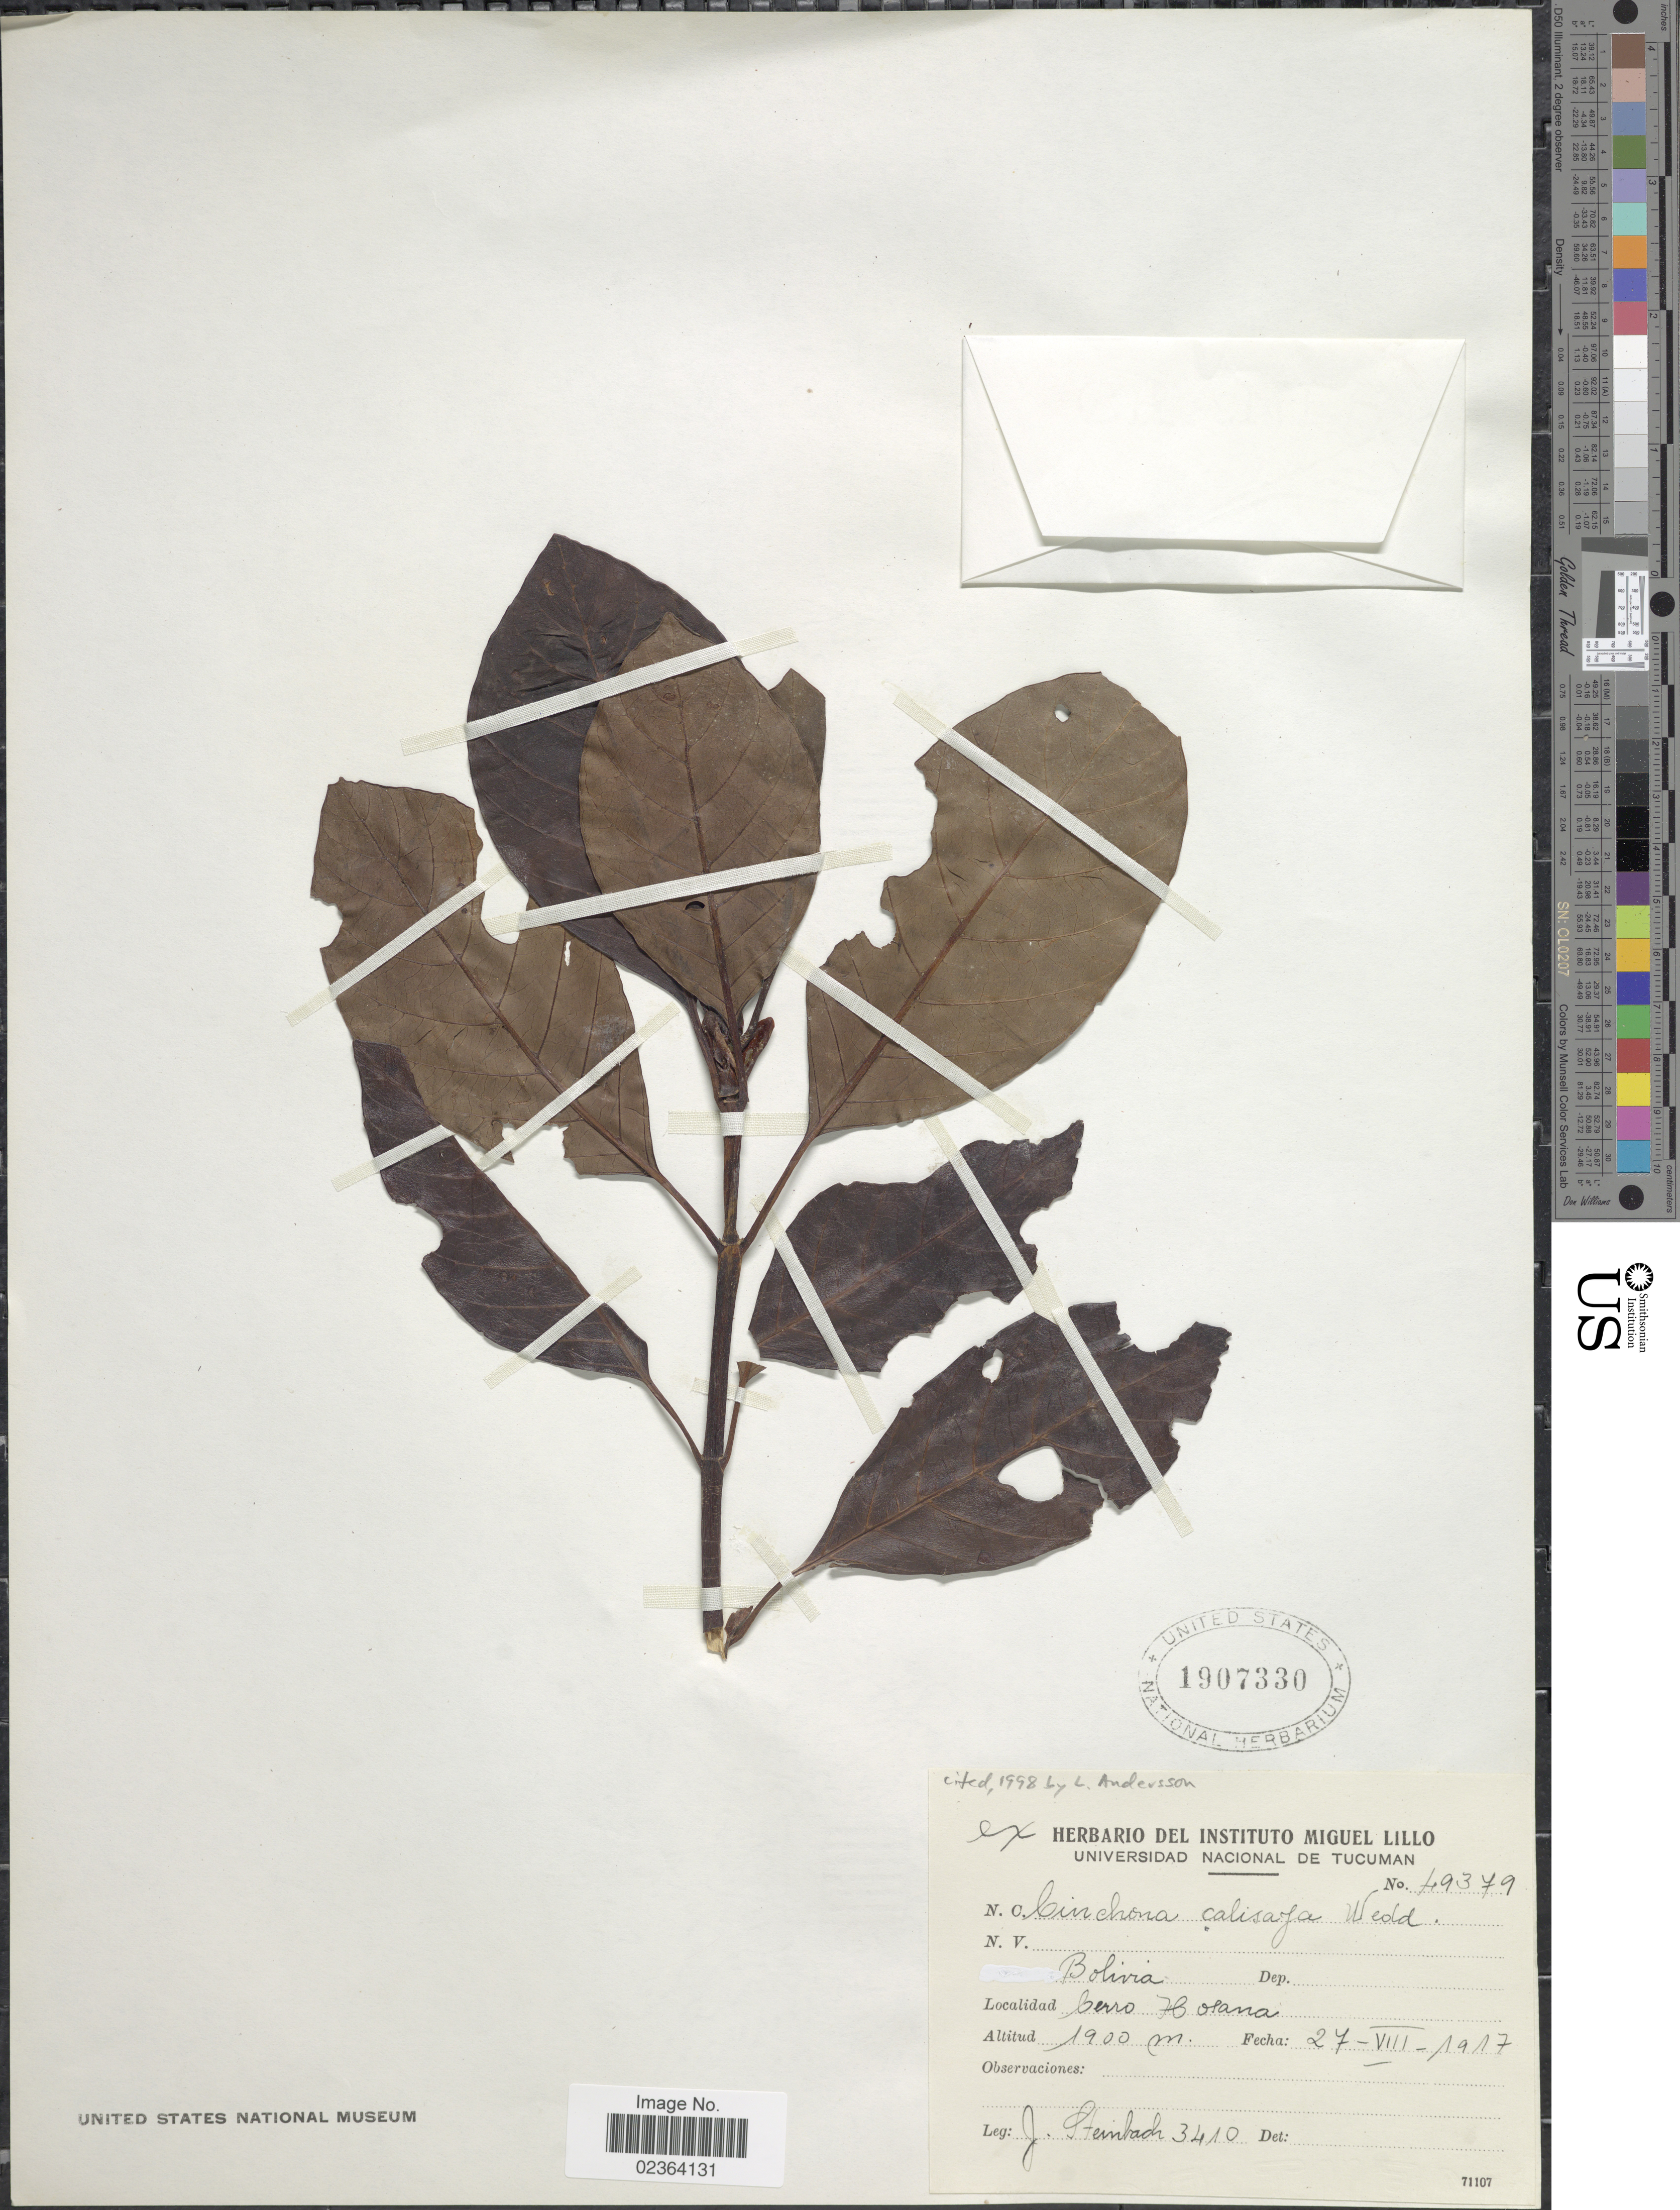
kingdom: Plantae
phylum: Tracheophyta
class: Magnoliopsida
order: Gentianales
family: Rubiaceae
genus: Cinchona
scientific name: Cinchona calisaya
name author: Wedd.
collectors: J. Steinbach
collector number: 3410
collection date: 1917-08-27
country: Bolivia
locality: Cerro Holana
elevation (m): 1900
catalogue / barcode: US 1907330